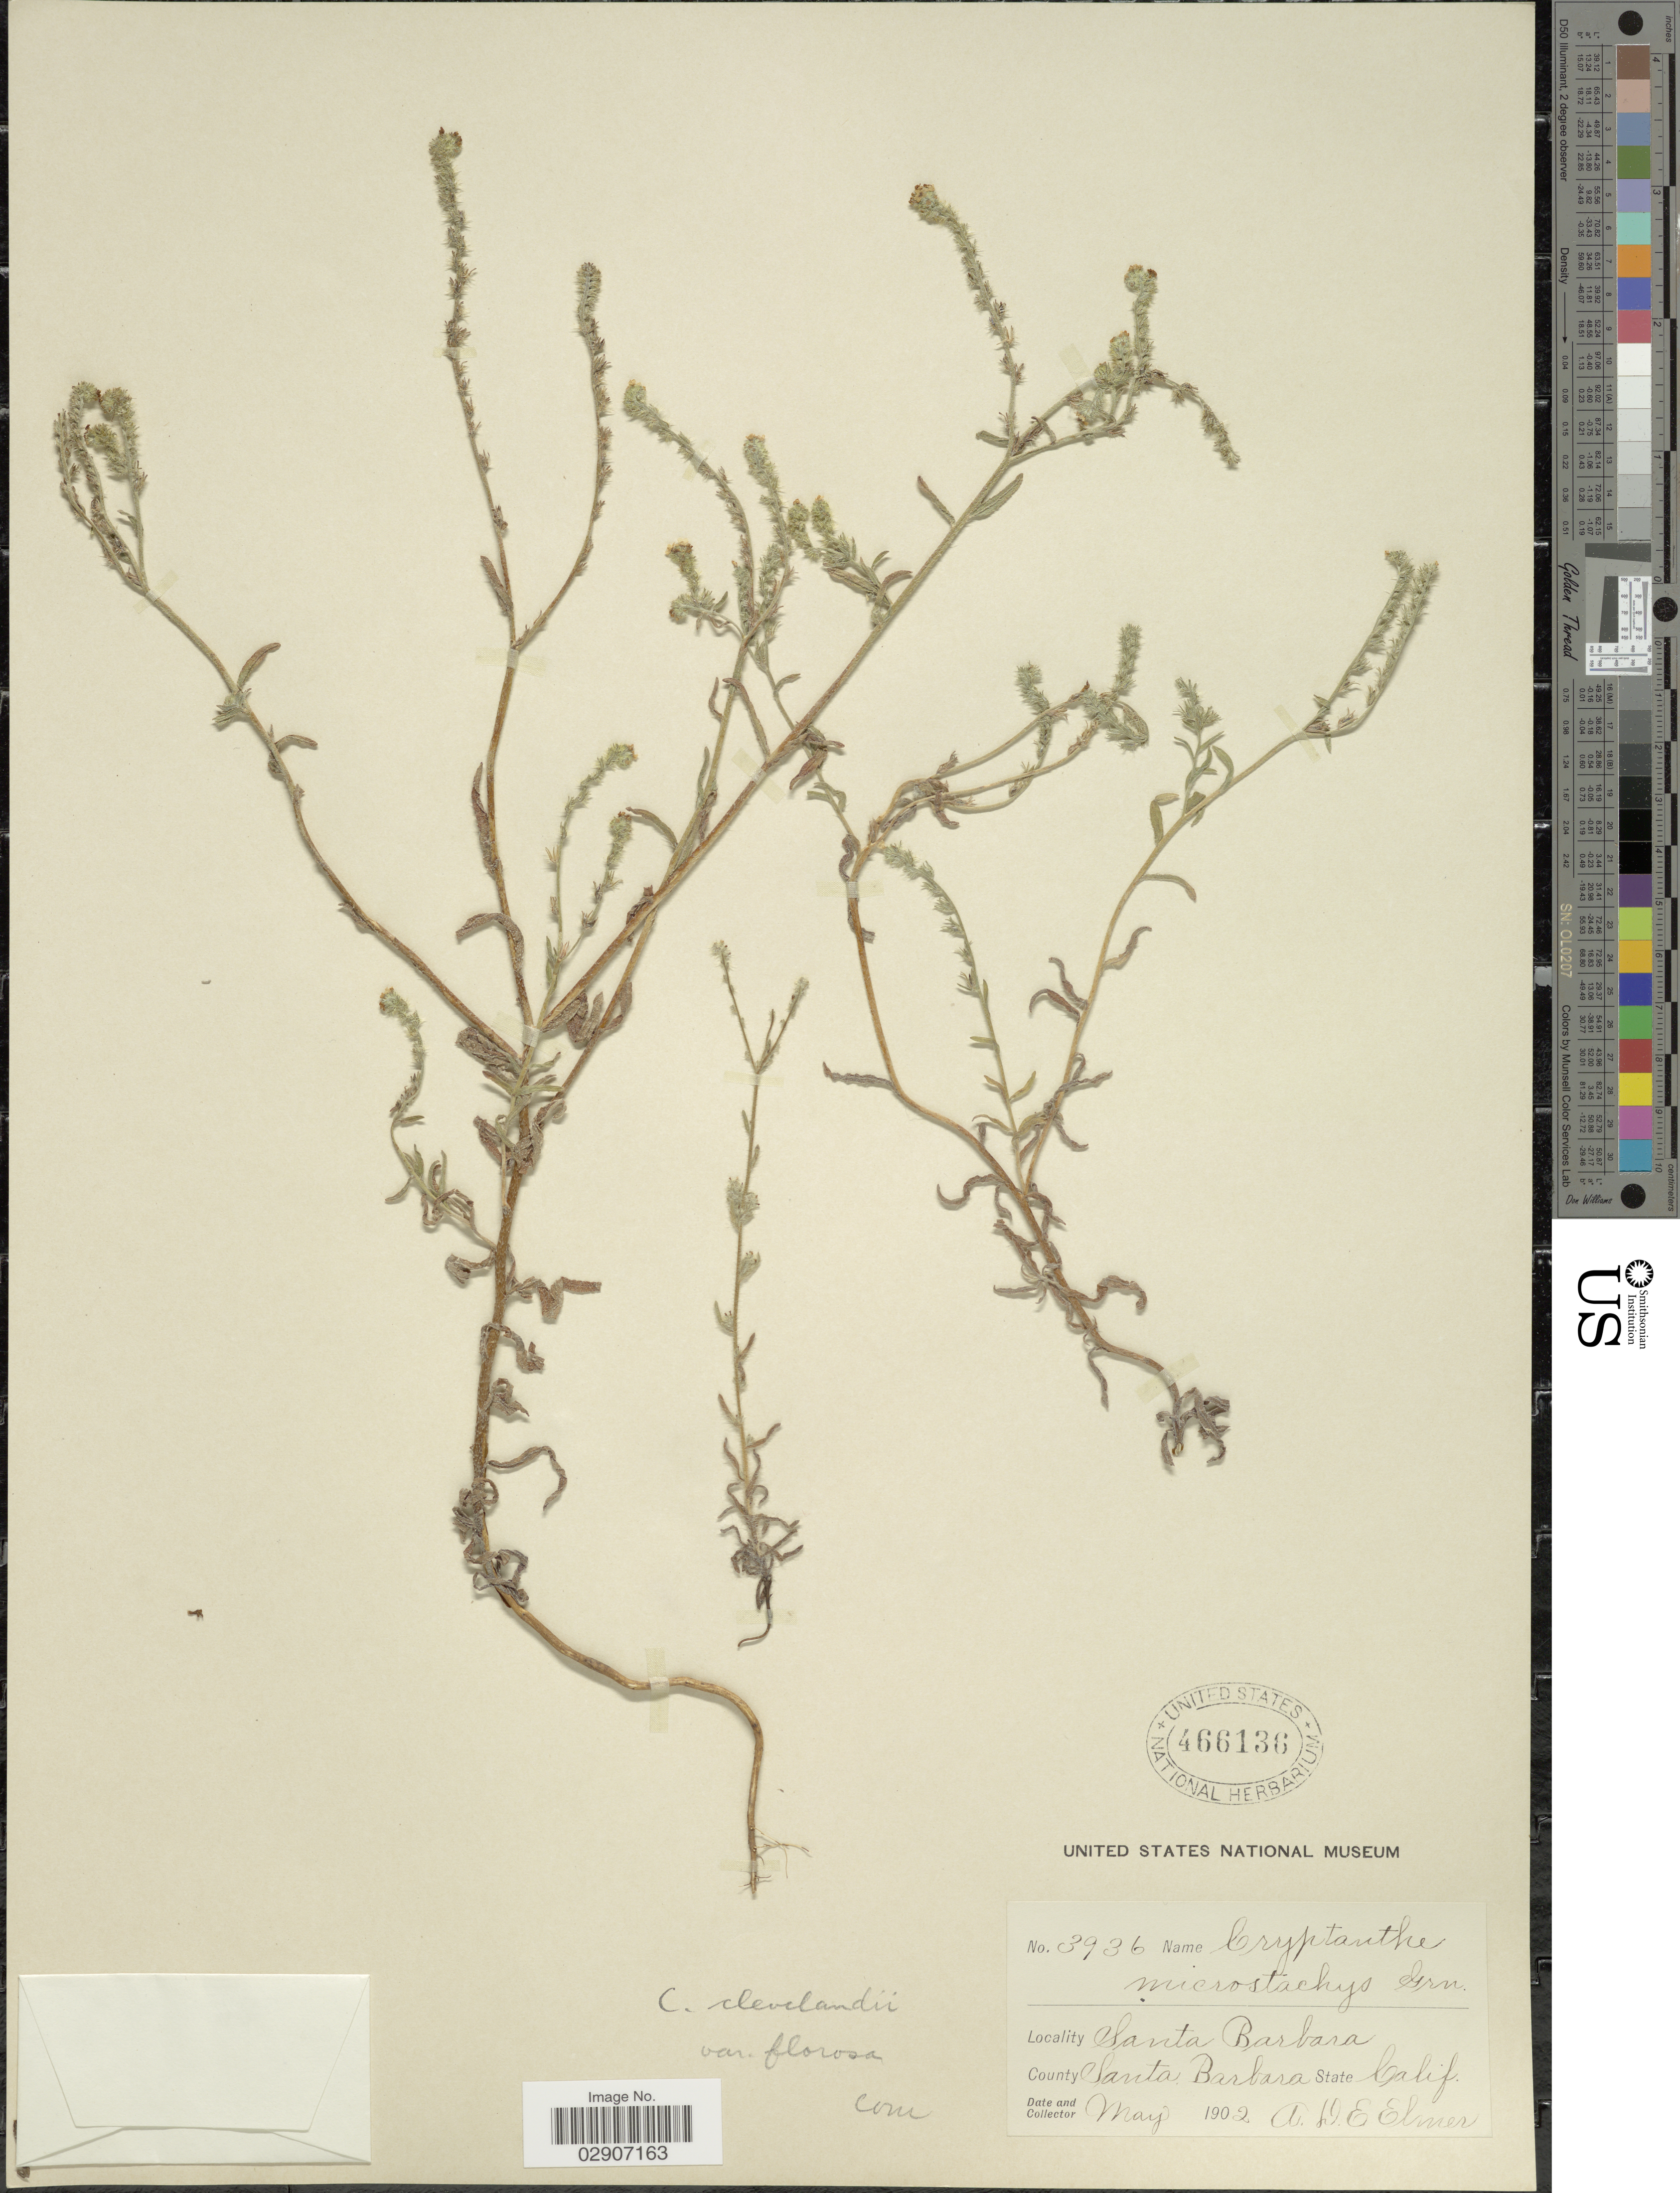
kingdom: Plantae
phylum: Tracheophyta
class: Magnoliopsida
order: Boraginales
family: Boraginaceae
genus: Cryptantha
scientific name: Cryptantha clevelandii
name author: Greene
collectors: A. D. E. Elmer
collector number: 3936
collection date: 1902-05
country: United States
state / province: California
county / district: Santa Barbara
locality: Santa Barbara, County Santa Barbara.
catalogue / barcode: US 466136